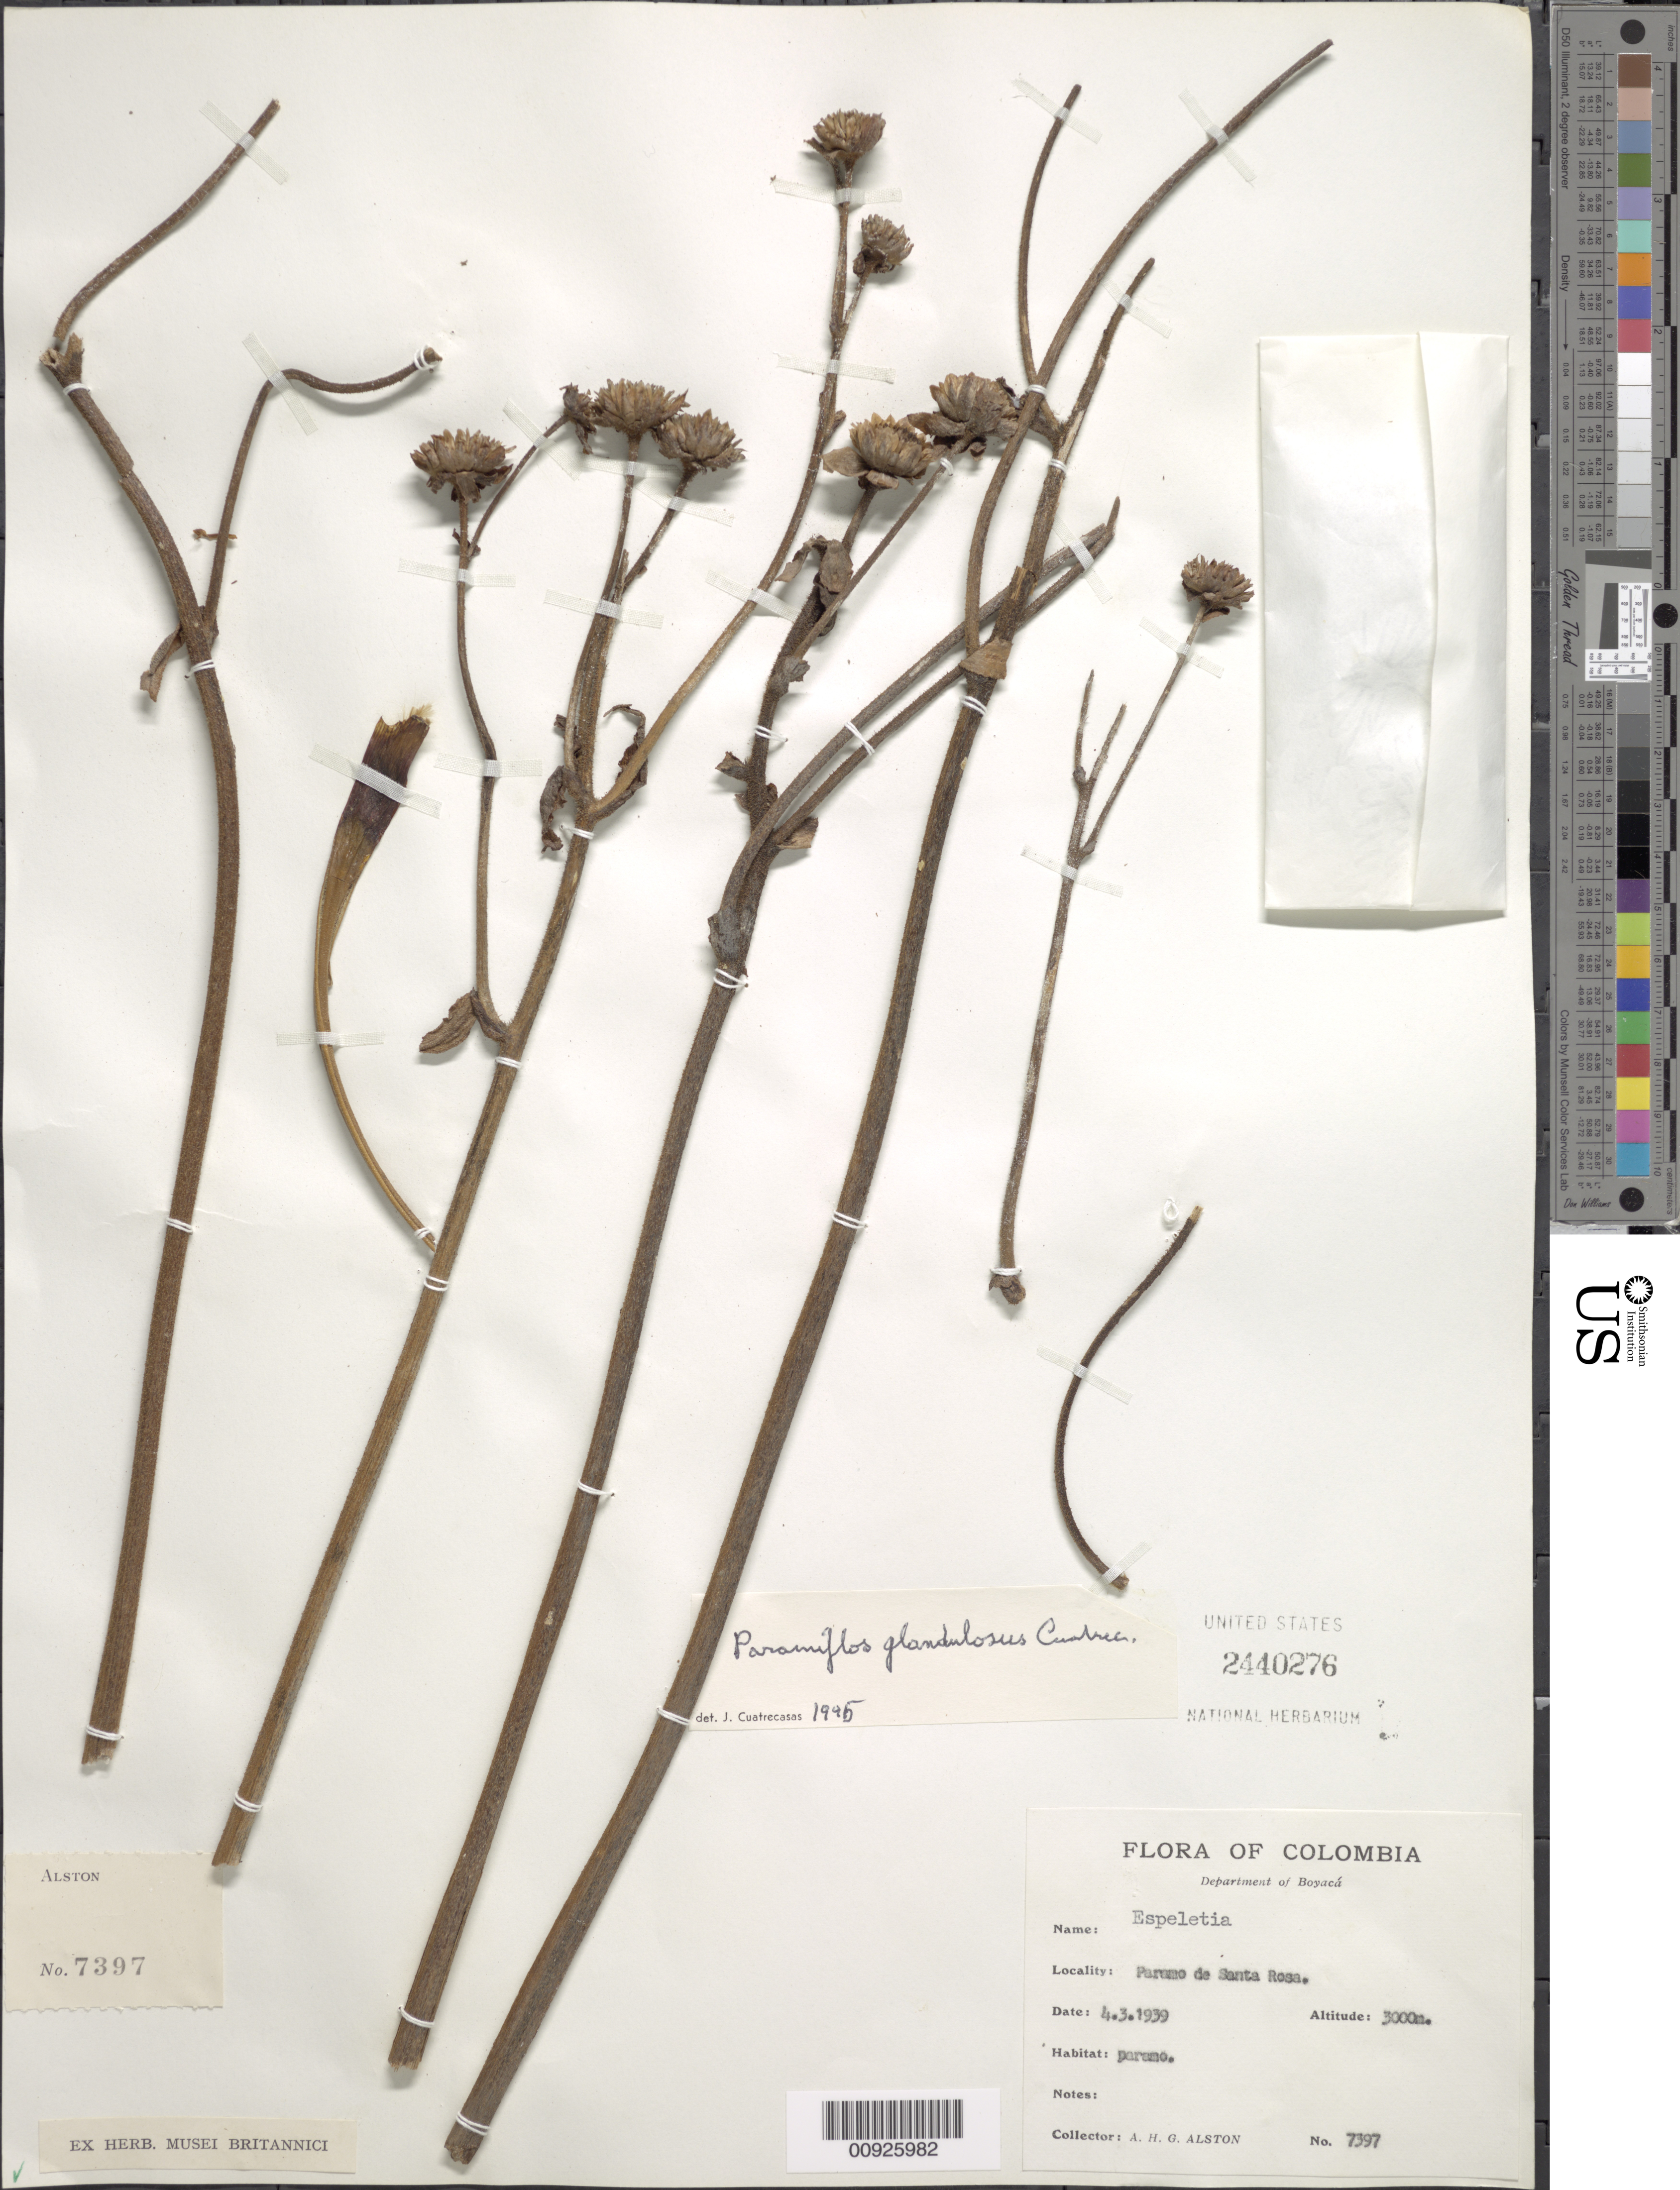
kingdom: Plantae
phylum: Tracheophyta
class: Magnoliopsida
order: Asterales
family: Asteraceae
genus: Paramiflos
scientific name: Paramiflos glandulosus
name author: (Cuatrec.) Cuatrec.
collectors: A. H. Alston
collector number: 7394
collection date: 1939-03-04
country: Colombia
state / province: Boyacá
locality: Páramo de Santa Rosa.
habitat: Páramo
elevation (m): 3000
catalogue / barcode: US 2440276